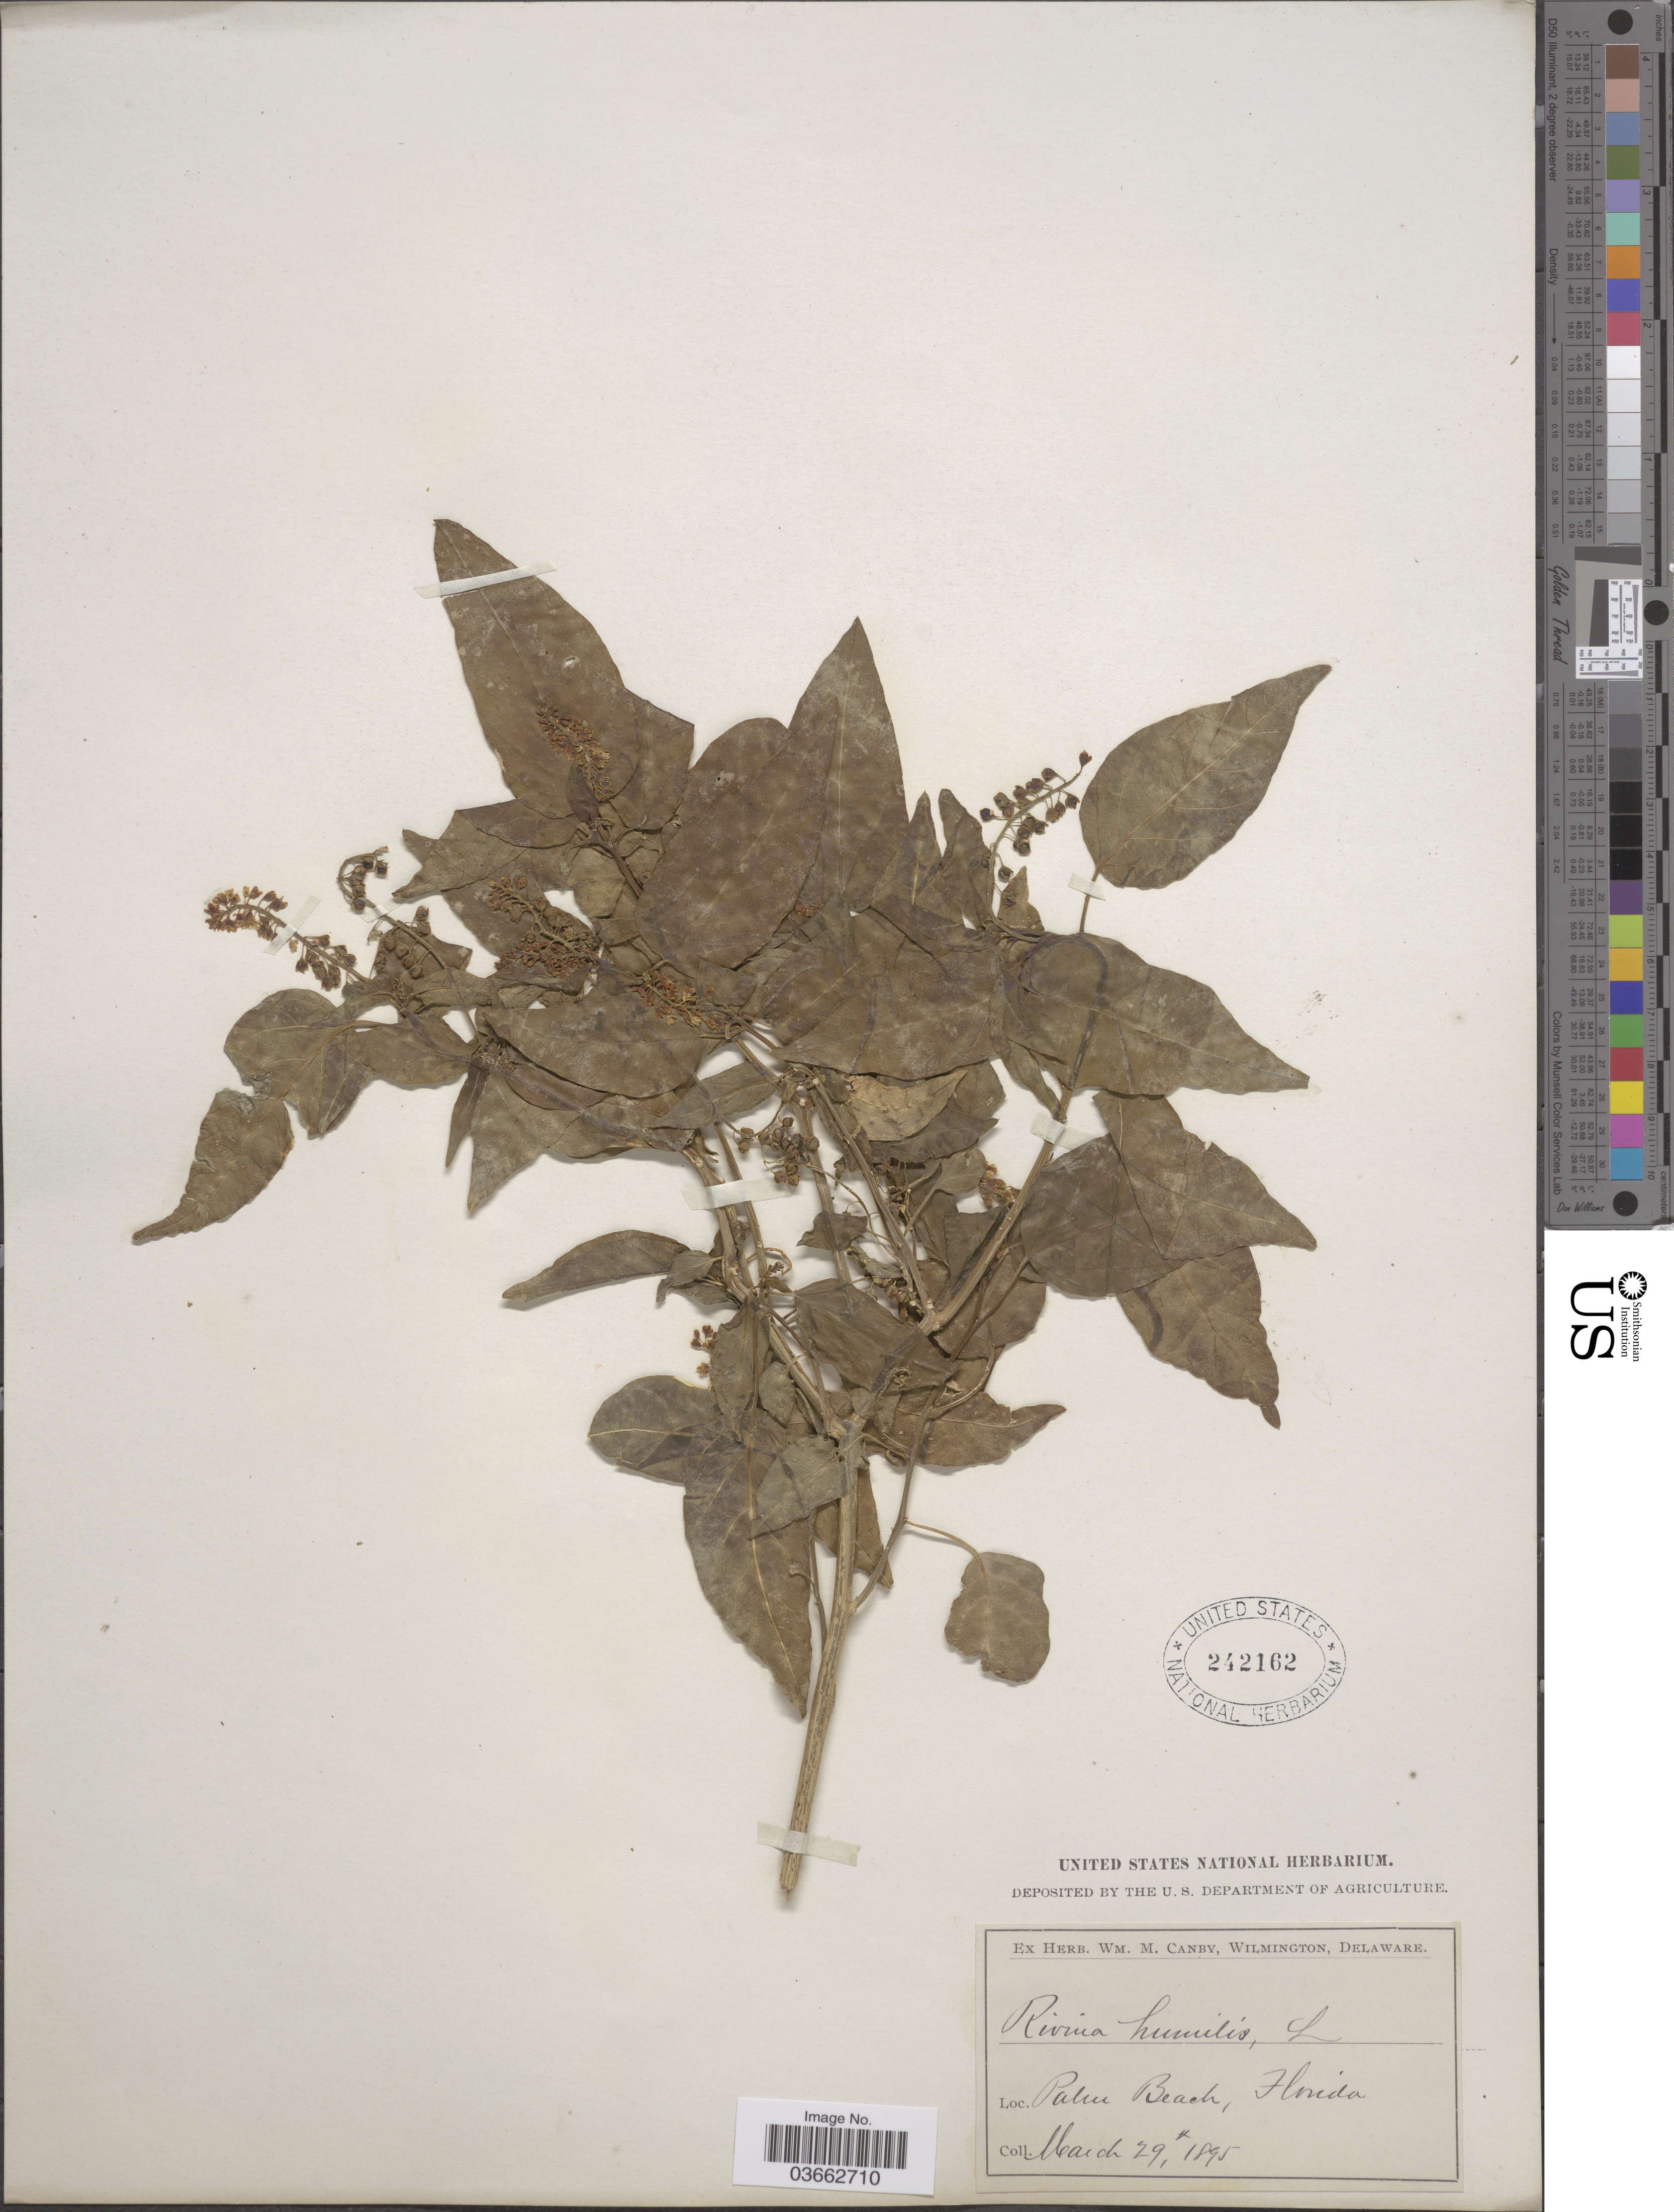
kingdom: Plantae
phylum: Tracheophyta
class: Magnoliopsida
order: Caryophyllales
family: Phytolaccaceae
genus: Rivina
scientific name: Rivina humilis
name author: L.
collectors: ex herb. W.M. Canby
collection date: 1895-03-29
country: United States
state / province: Florida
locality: Palm Beach.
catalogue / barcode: US 242162